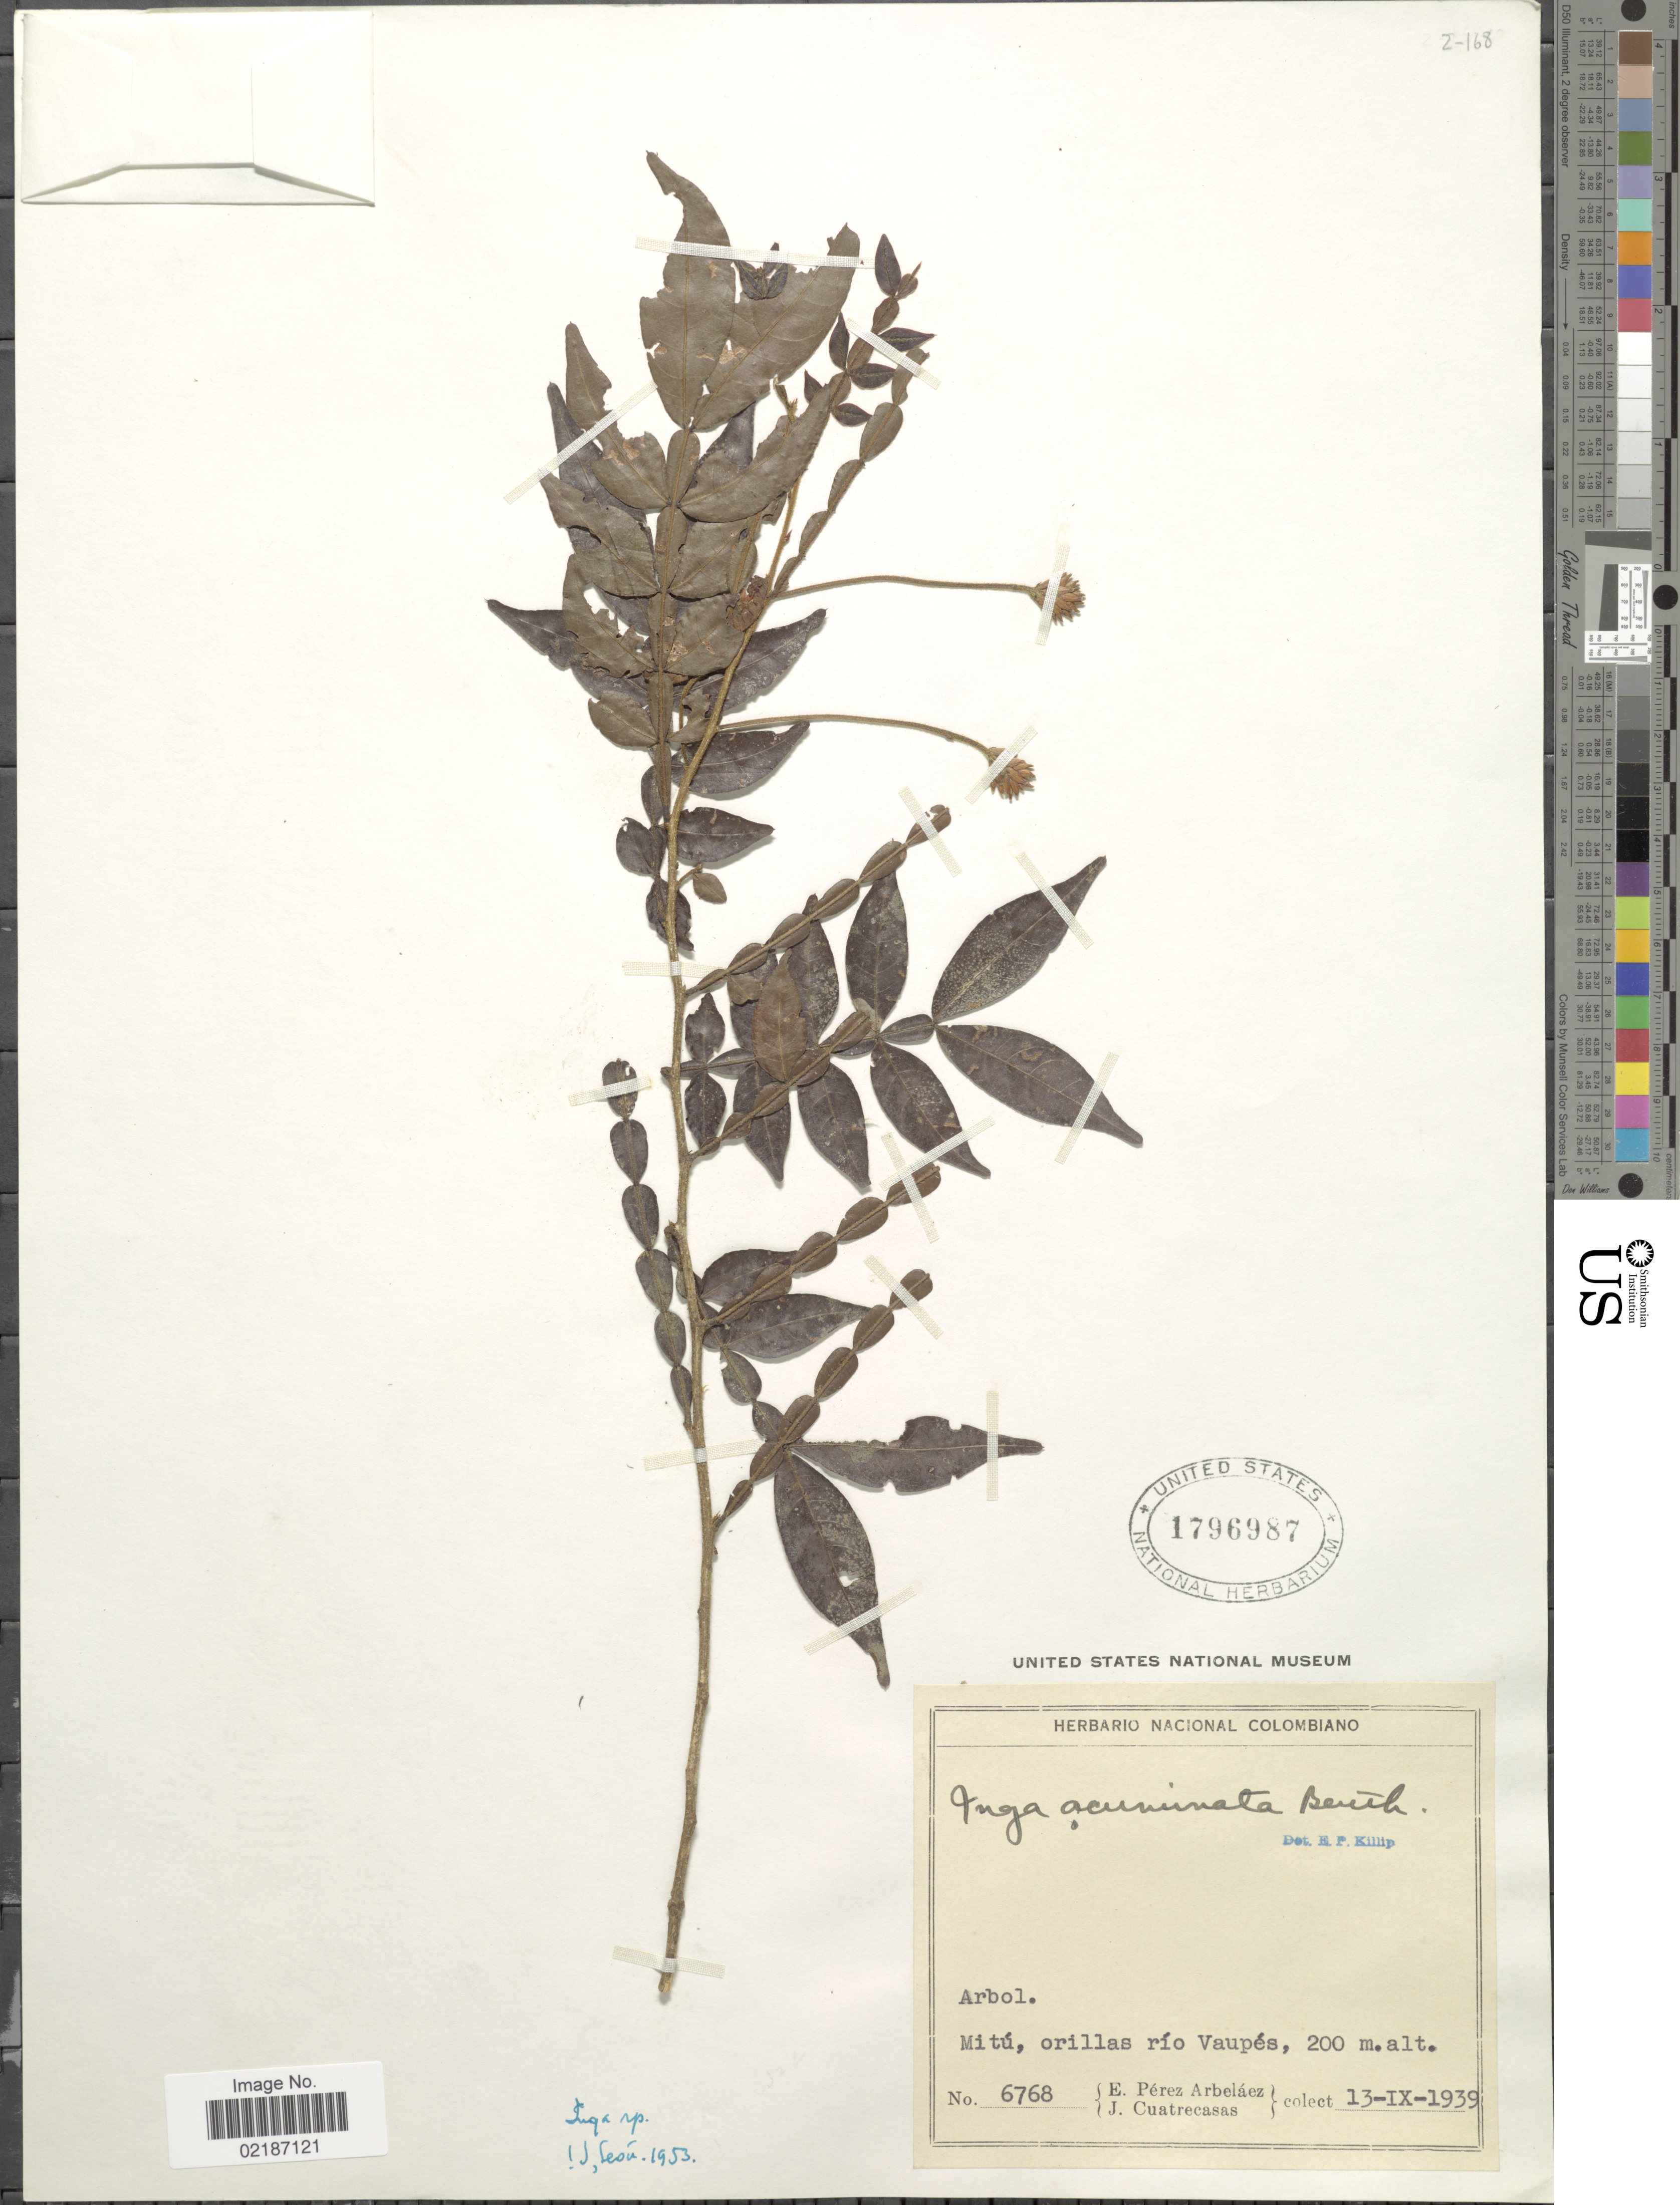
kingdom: Plantae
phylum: Tracheophyta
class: Magnoliopsida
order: Fabales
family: Fabaceae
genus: Inga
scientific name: Inga acuminata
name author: Benth.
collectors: E. Pérez Arbeláez & J. Cuatrecasas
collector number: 6768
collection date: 1939-09-13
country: Colombia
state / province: Vaupés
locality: Mitú, orillas río Vaupés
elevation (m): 200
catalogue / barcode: US 1796987